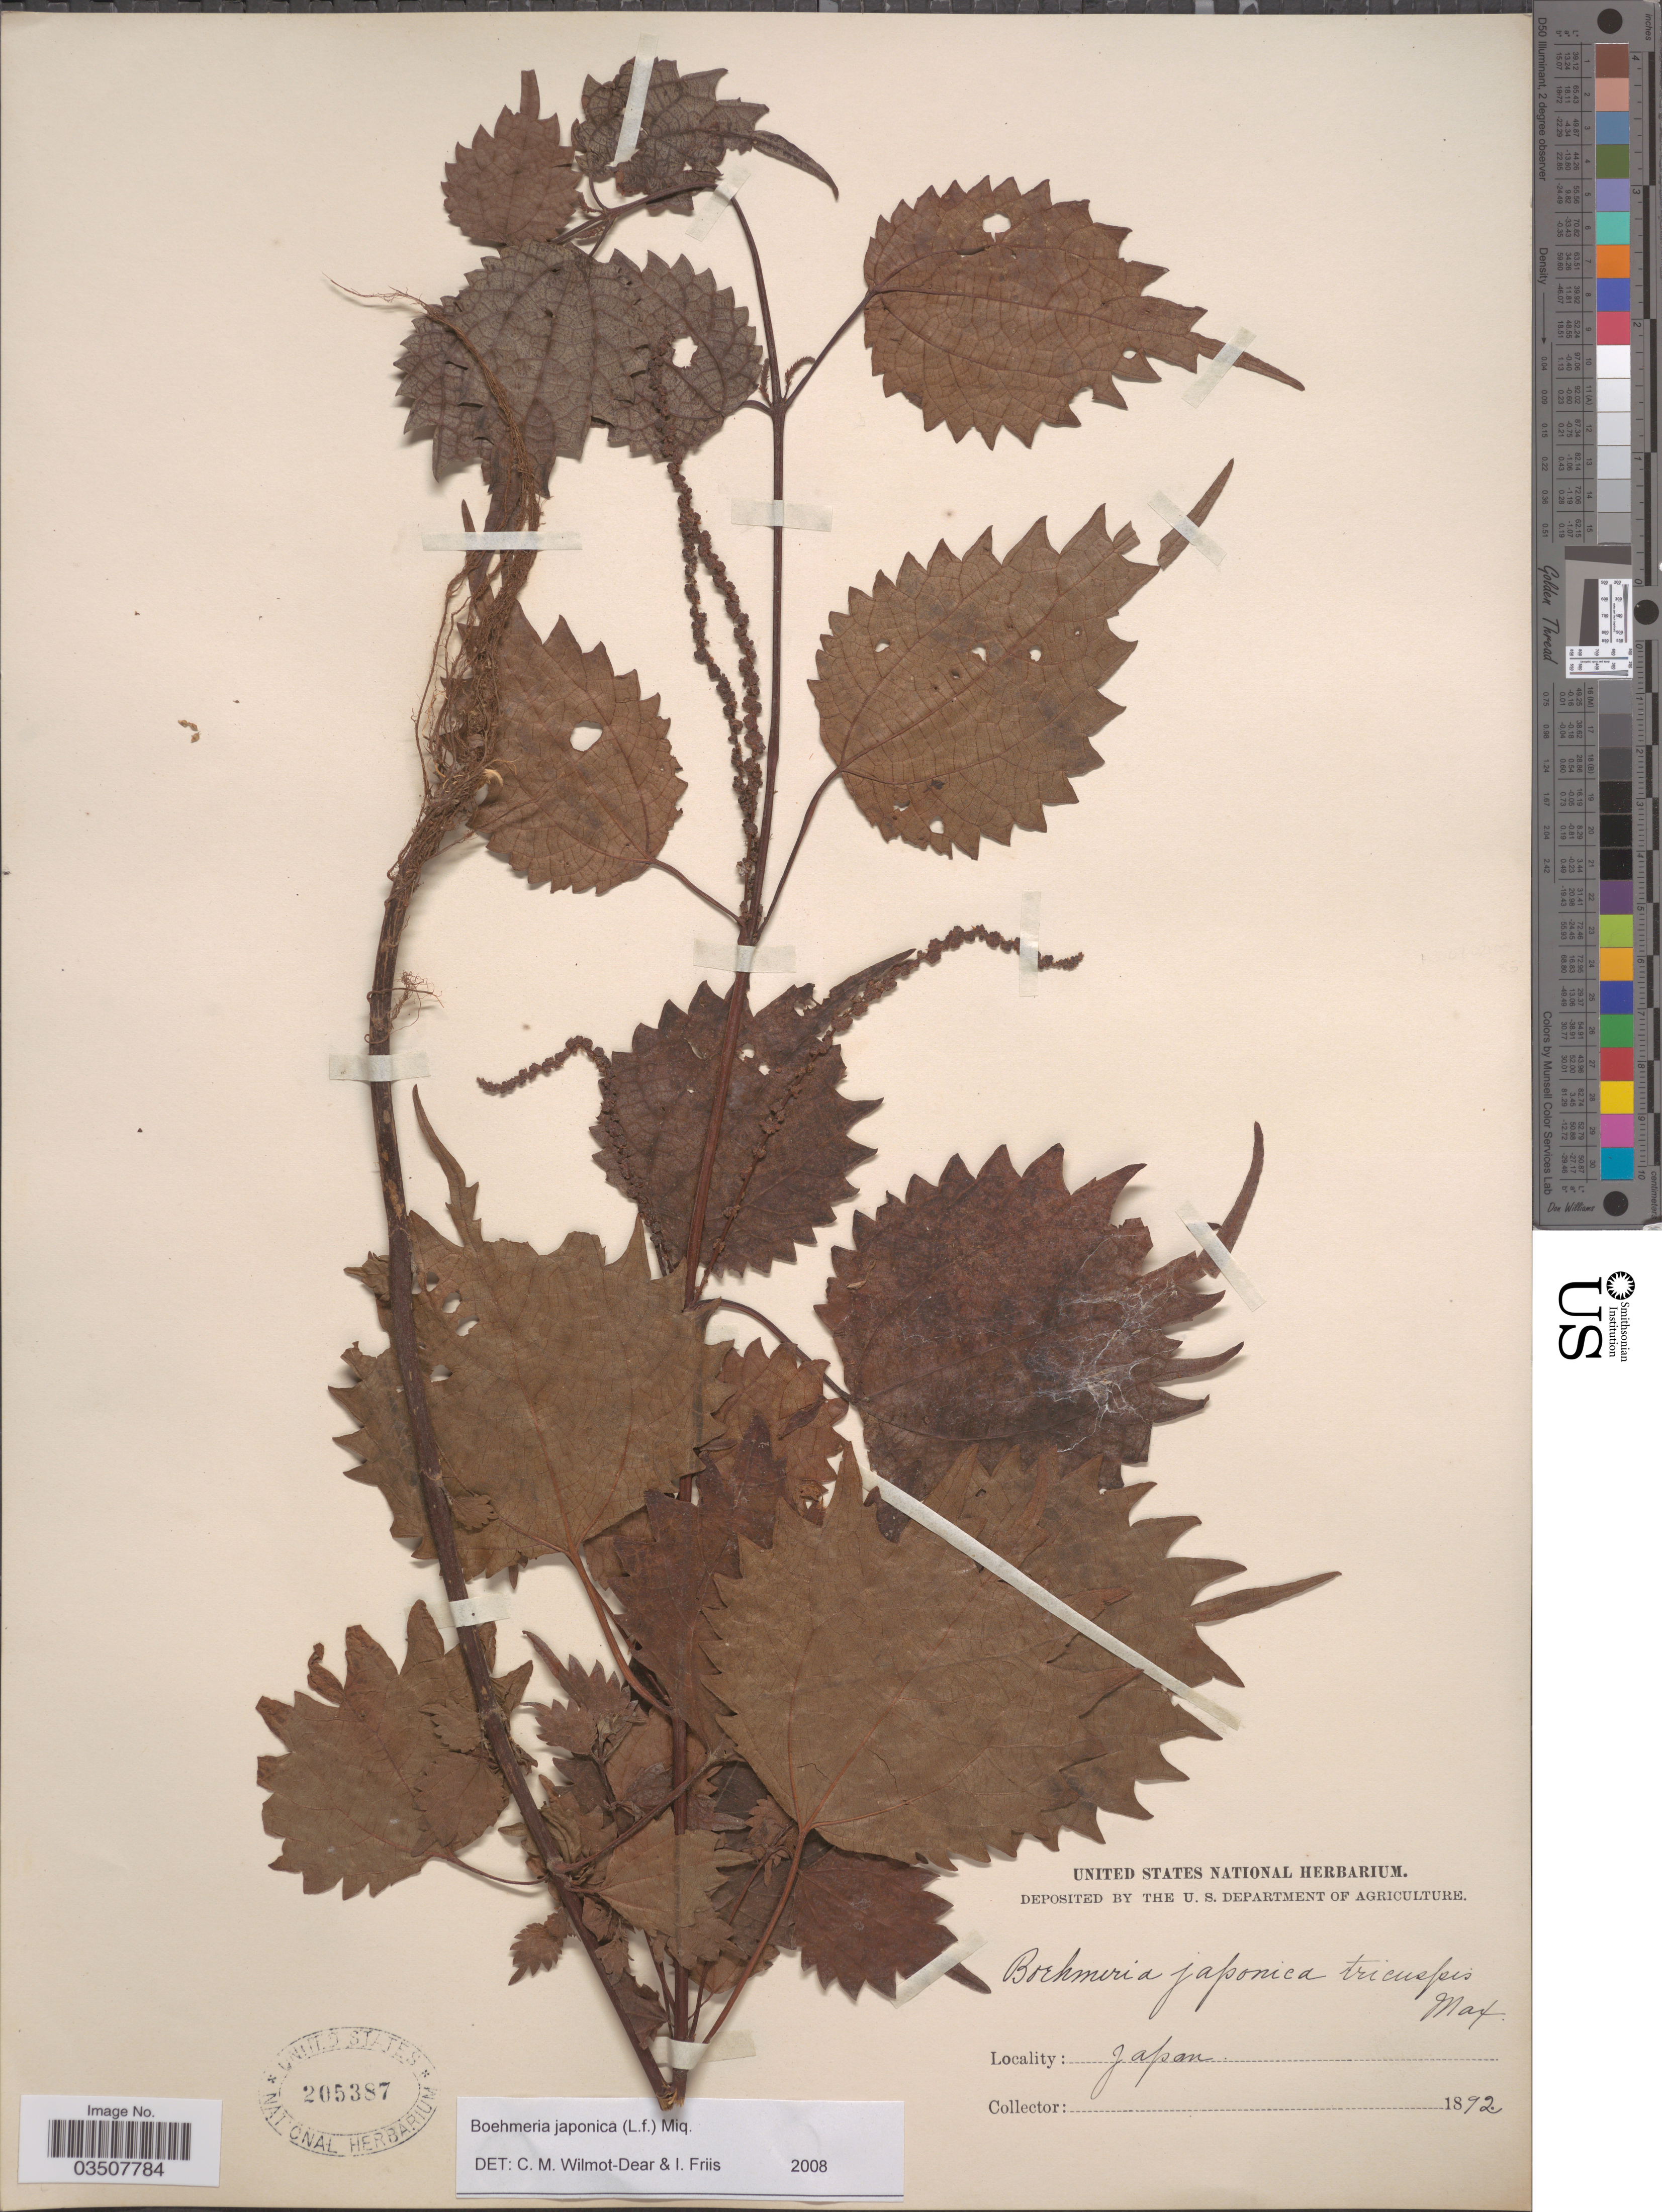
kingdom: Plantae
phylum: Tracheophyta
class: Magnoliopsida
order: Rosales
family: Urticaceae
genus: Boehmeria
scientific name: Boehmeria japonica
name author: (L. f.) Miq.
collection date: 1892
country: Japan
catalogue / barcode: US 205387